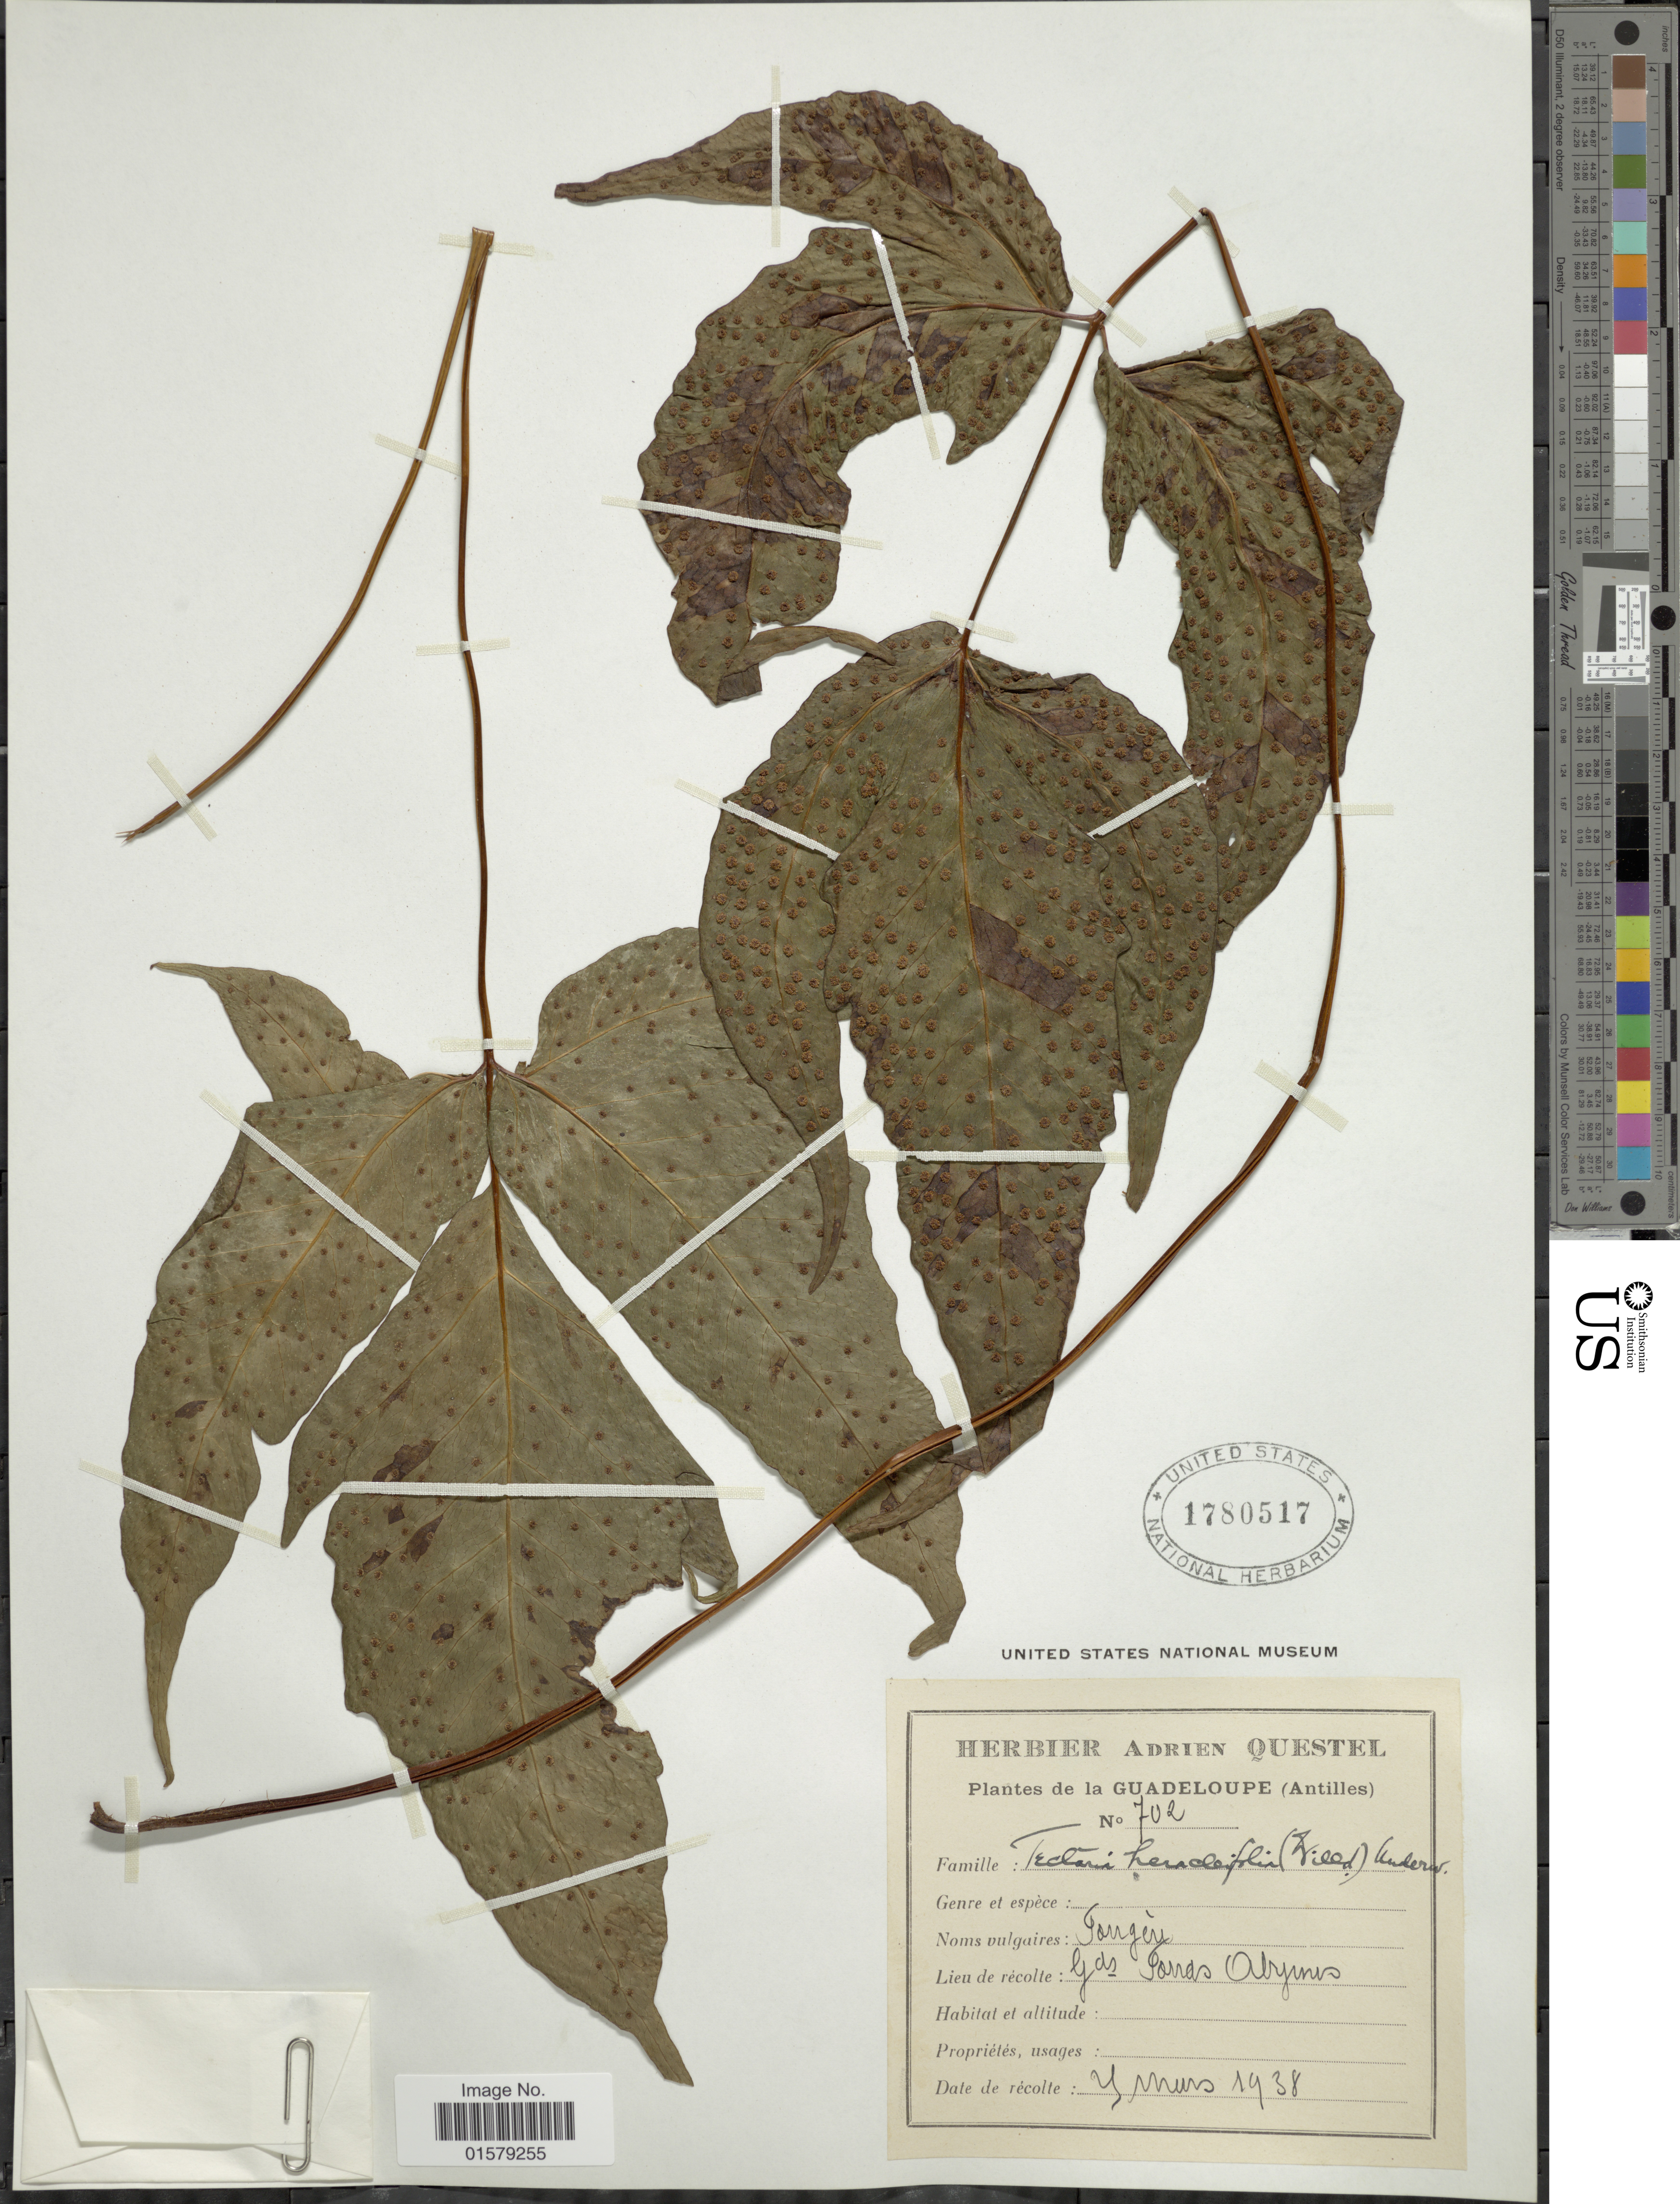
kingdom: Plantae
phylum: Tracheophyta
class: Polypodiopsida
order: Polypodiales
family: Tectariaceae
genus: Tectaria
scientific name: Tectaria heracleifolia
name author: (Willd.) Underw.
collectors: ex herb. A. Questal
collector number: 702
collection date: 1938-03-19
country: Guadeloupe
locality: Grands-Fonds Abymes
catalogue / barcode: US 1780517